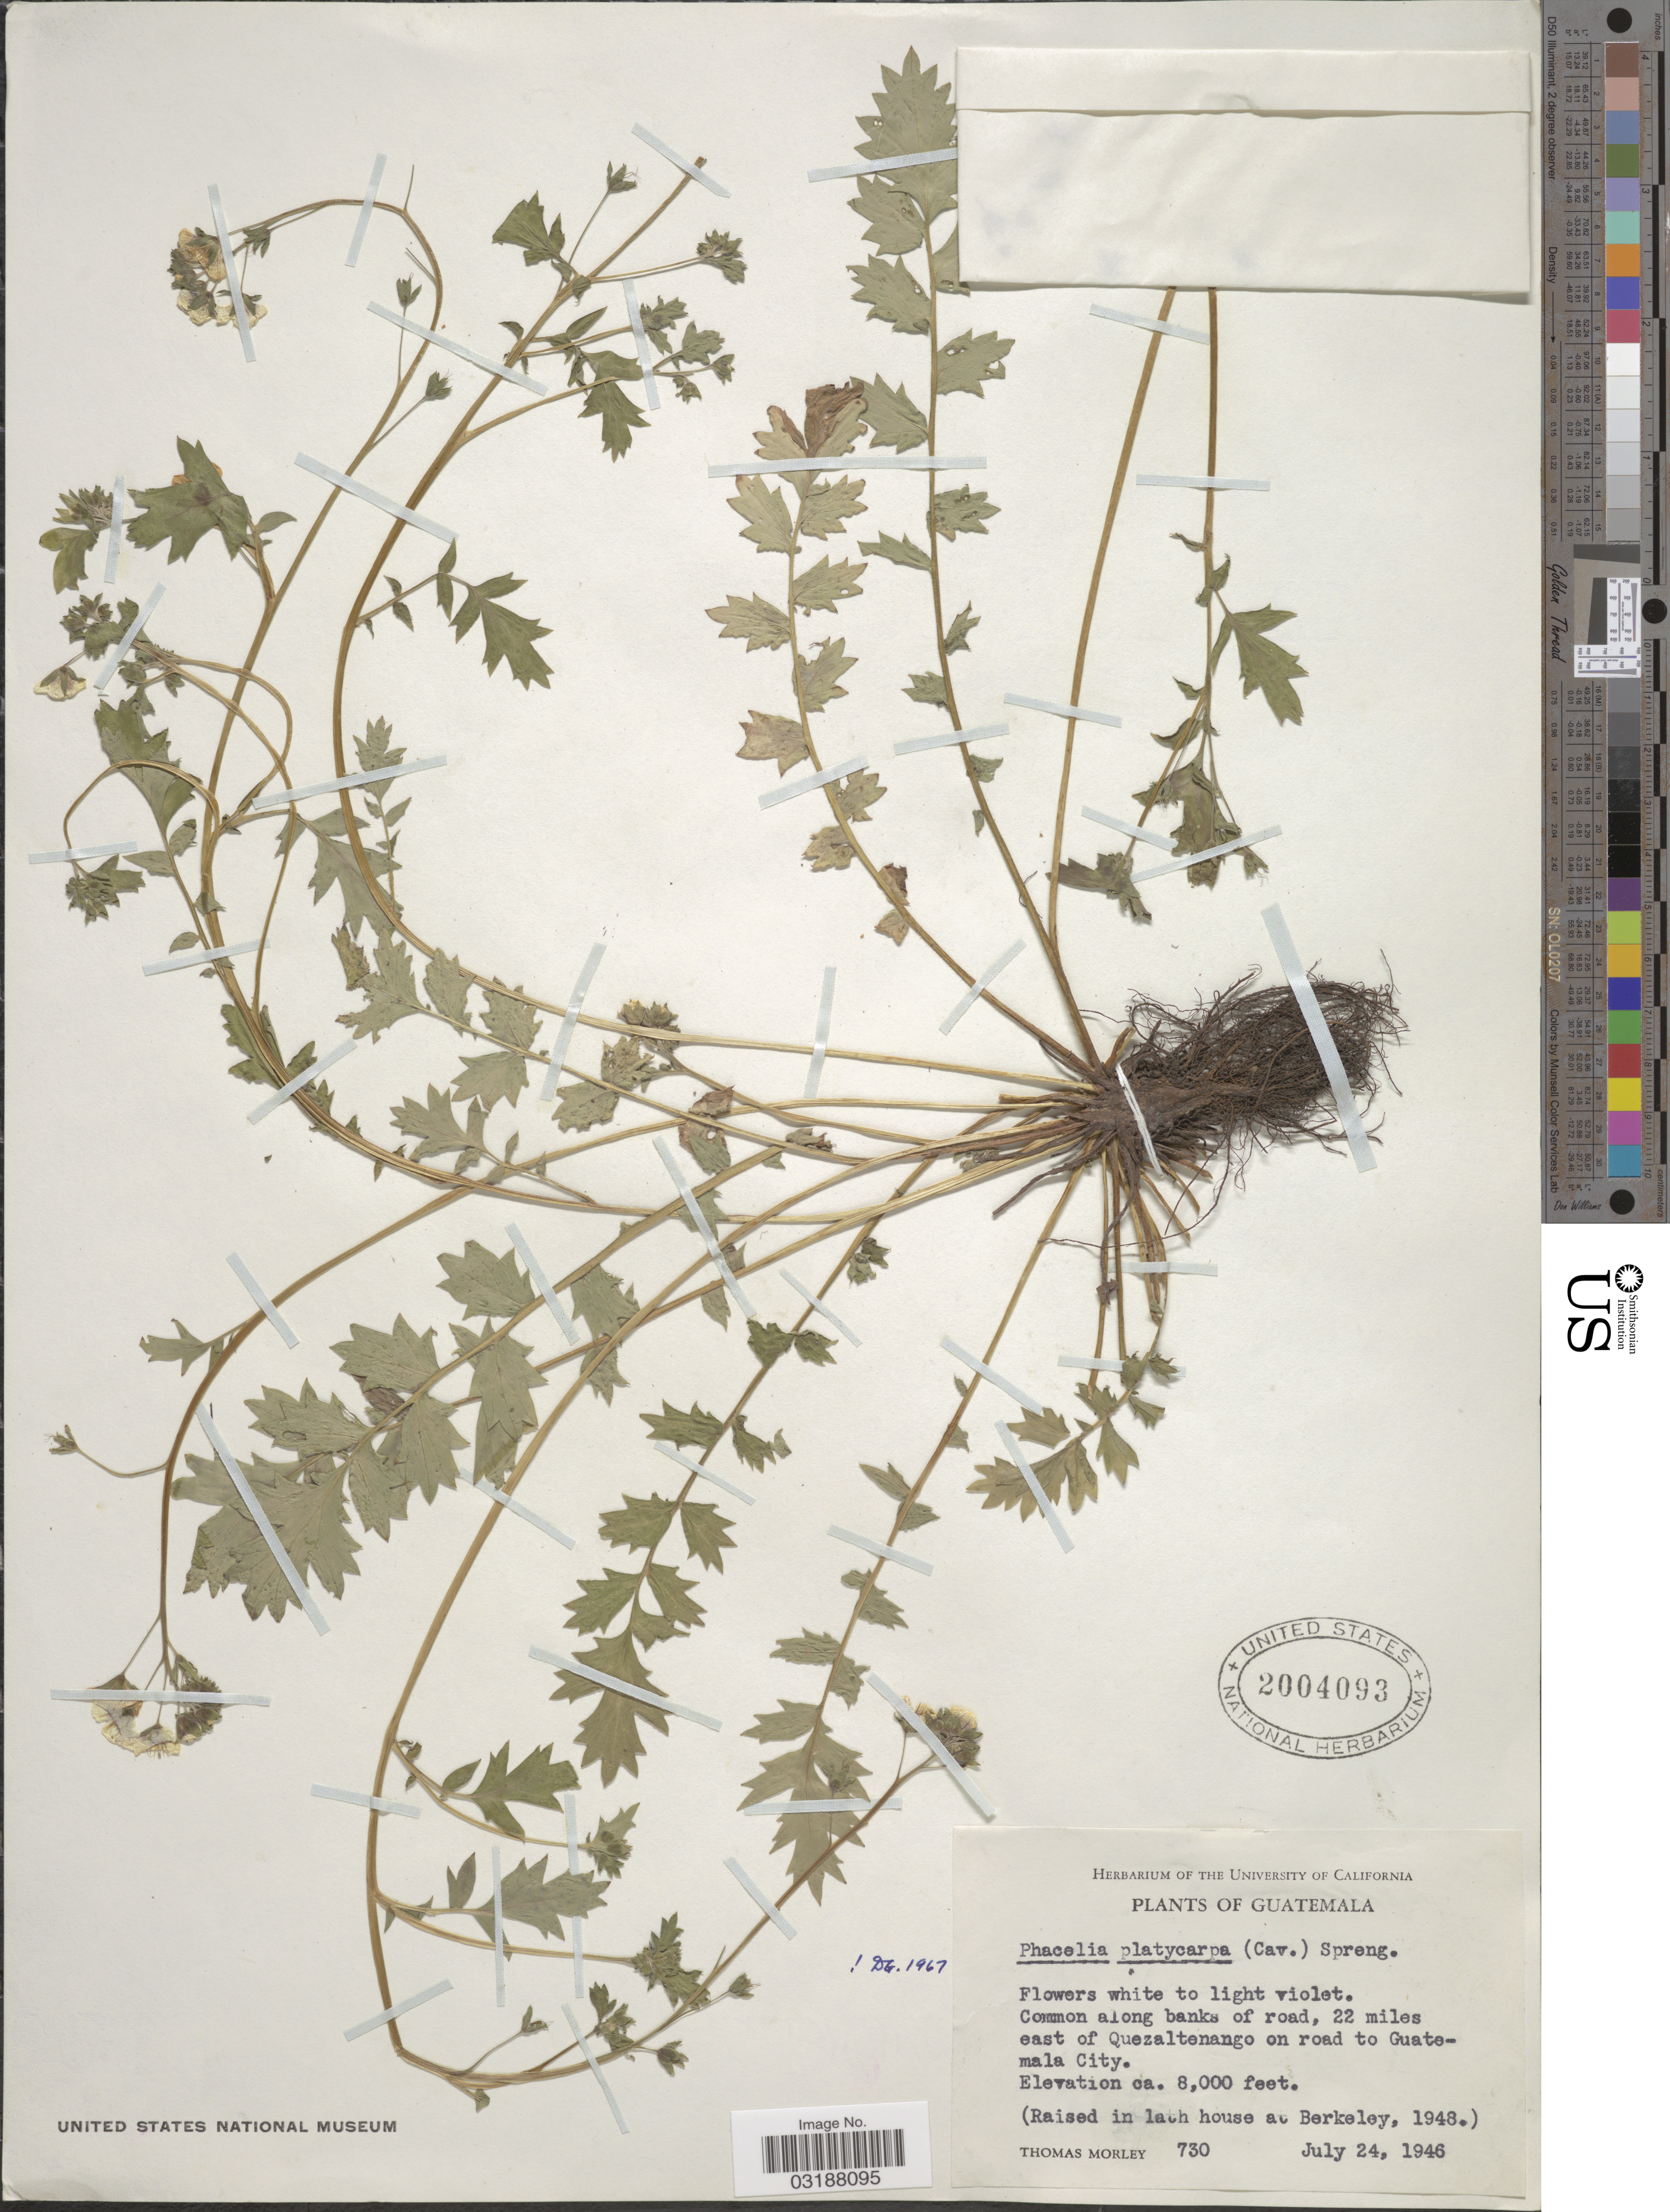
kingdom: Plantae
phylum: Tracheophyta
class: Magnoliopsida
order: Boraginales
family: Hydrophyllaceae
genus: Phacelia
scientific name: Phacelia platycarpa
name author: (Cav.) Spreng.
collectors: T. Morley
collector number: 730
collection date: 1946-07-24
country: Guatemala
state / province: Quetzaltenango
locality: Common along banks of road, 22 miles east of Quezaltenango on road to Guatemala City.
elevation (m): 2438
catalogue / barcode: US 2004093